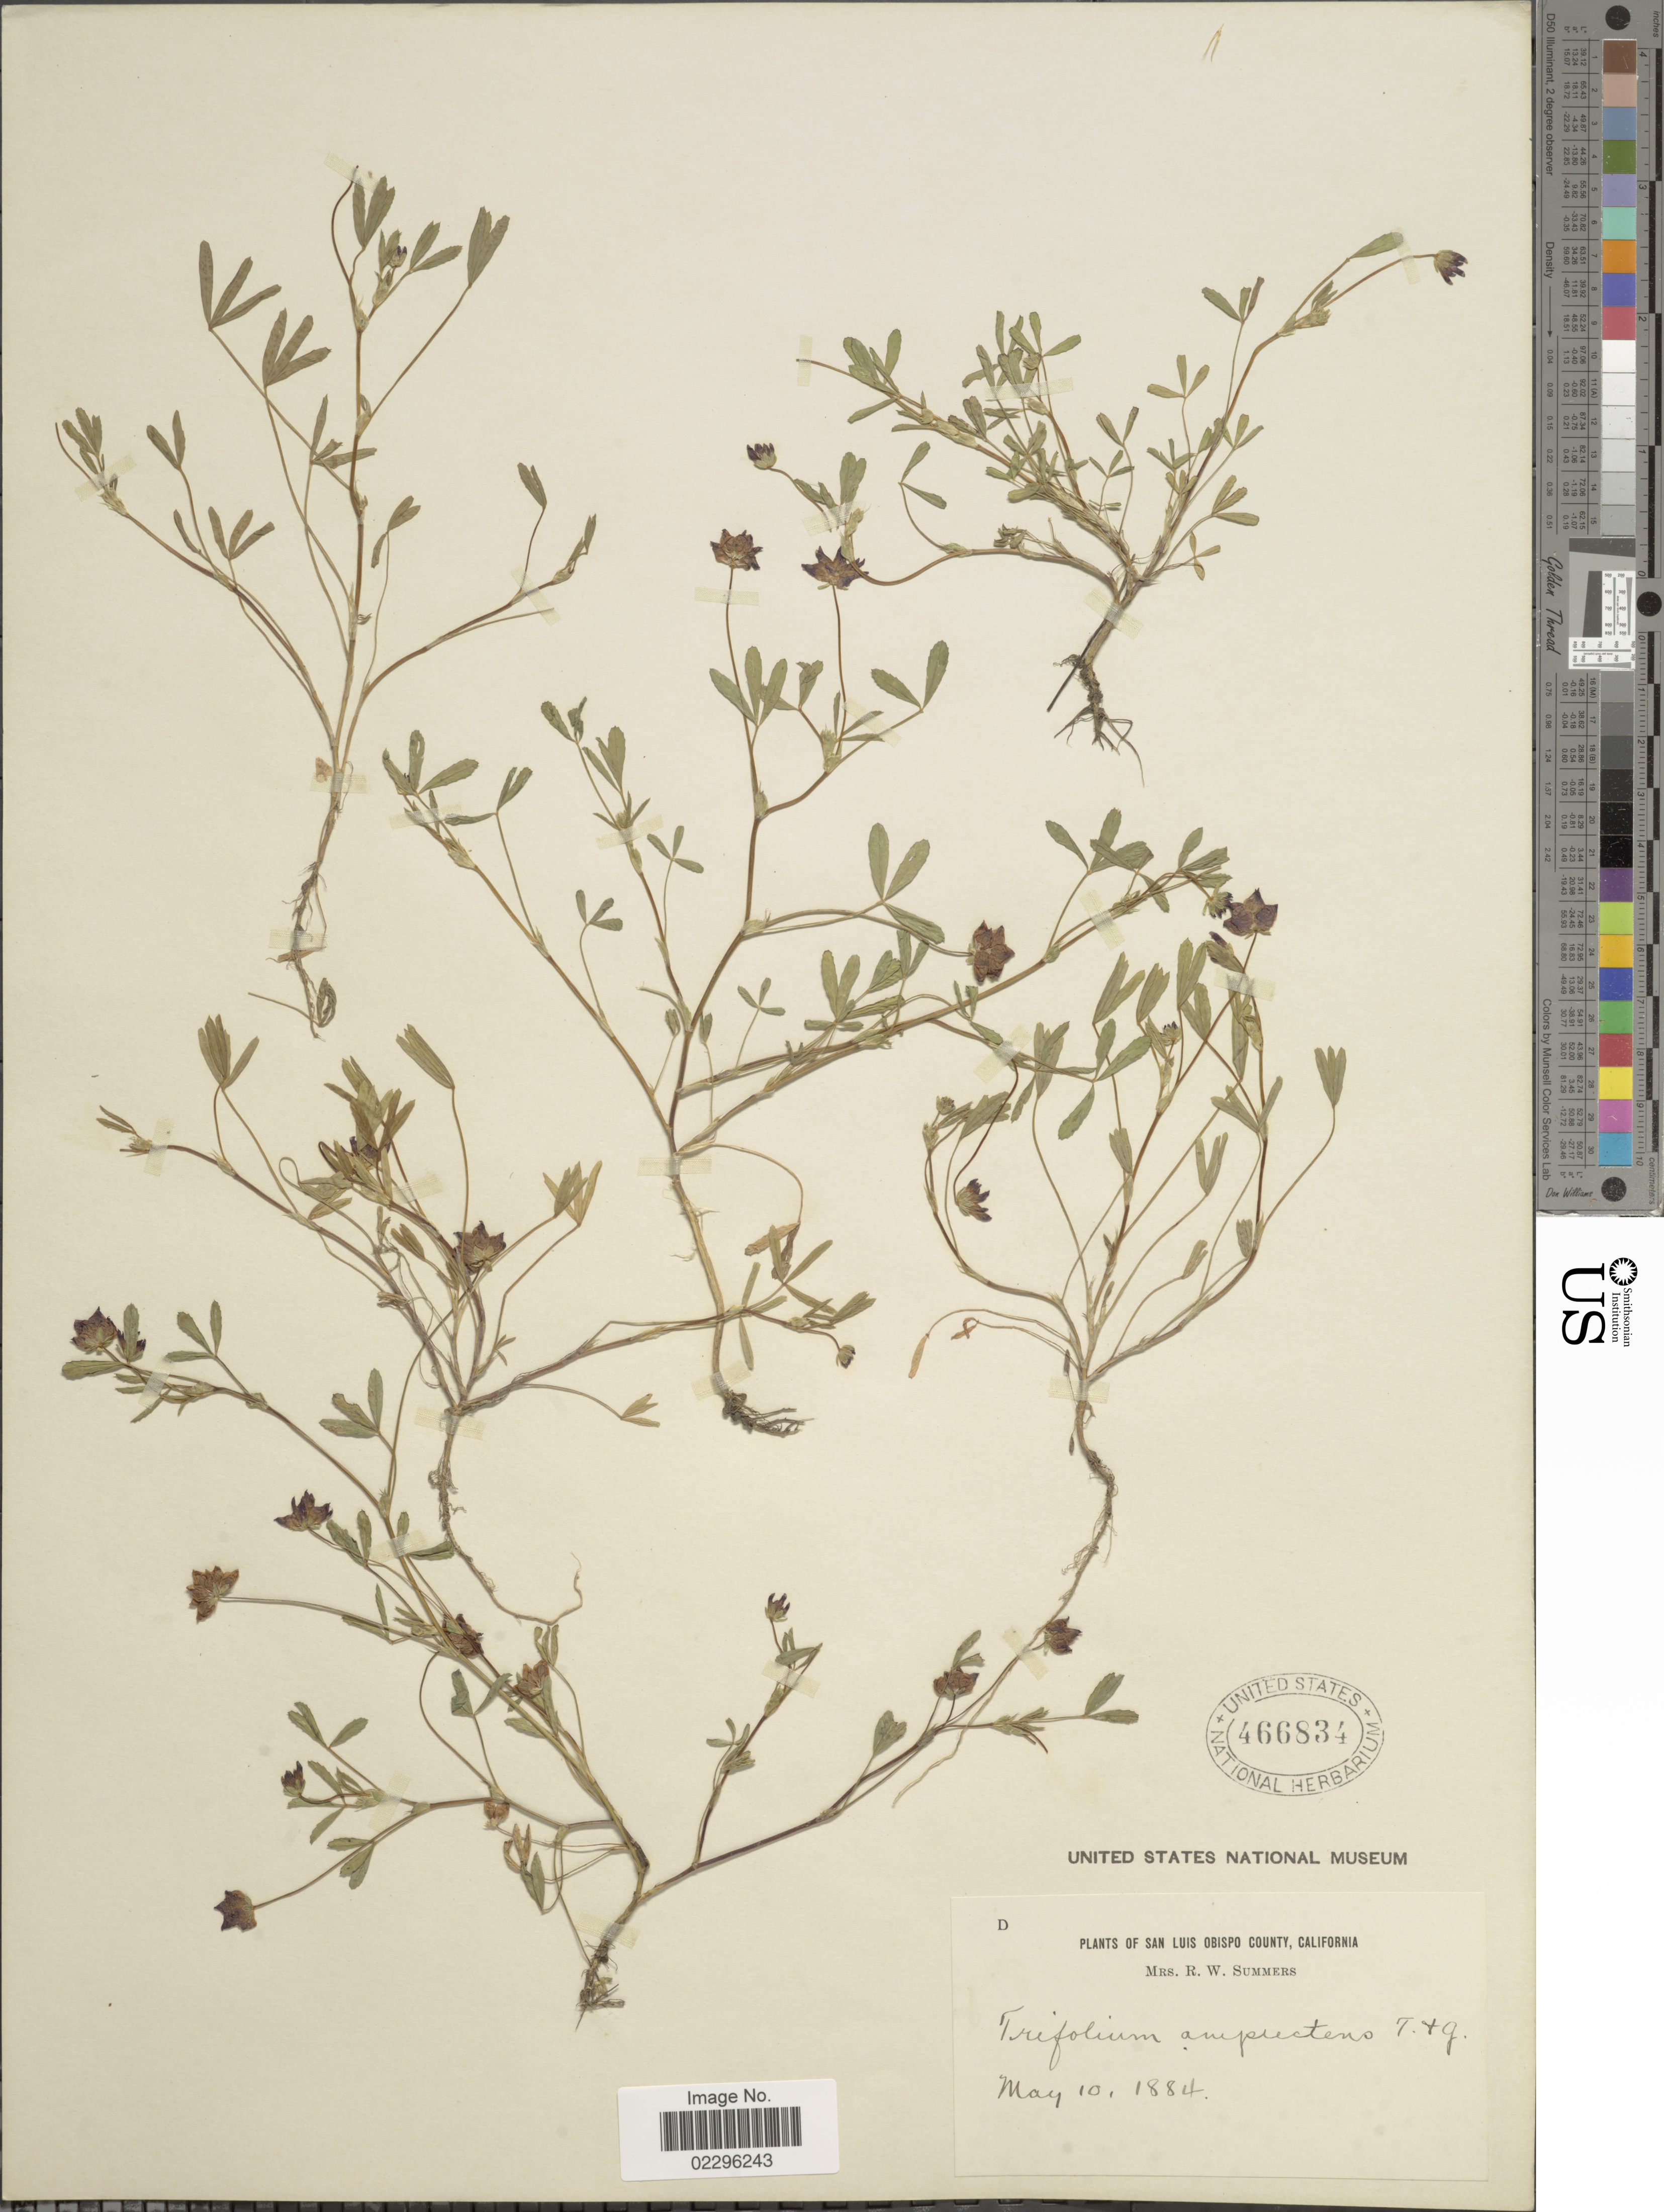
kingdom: Plantae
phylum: Tracheophyta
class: Magnoliopsida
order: Fabales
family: Fabaceae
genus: Trifolium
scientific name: Trifolium depauperatum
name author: Desv.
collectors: R. Summers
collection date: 1884-05-10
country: United States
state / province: California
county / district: San Luis Obispo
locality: San Luis Obispo County.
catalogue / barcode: US 466834